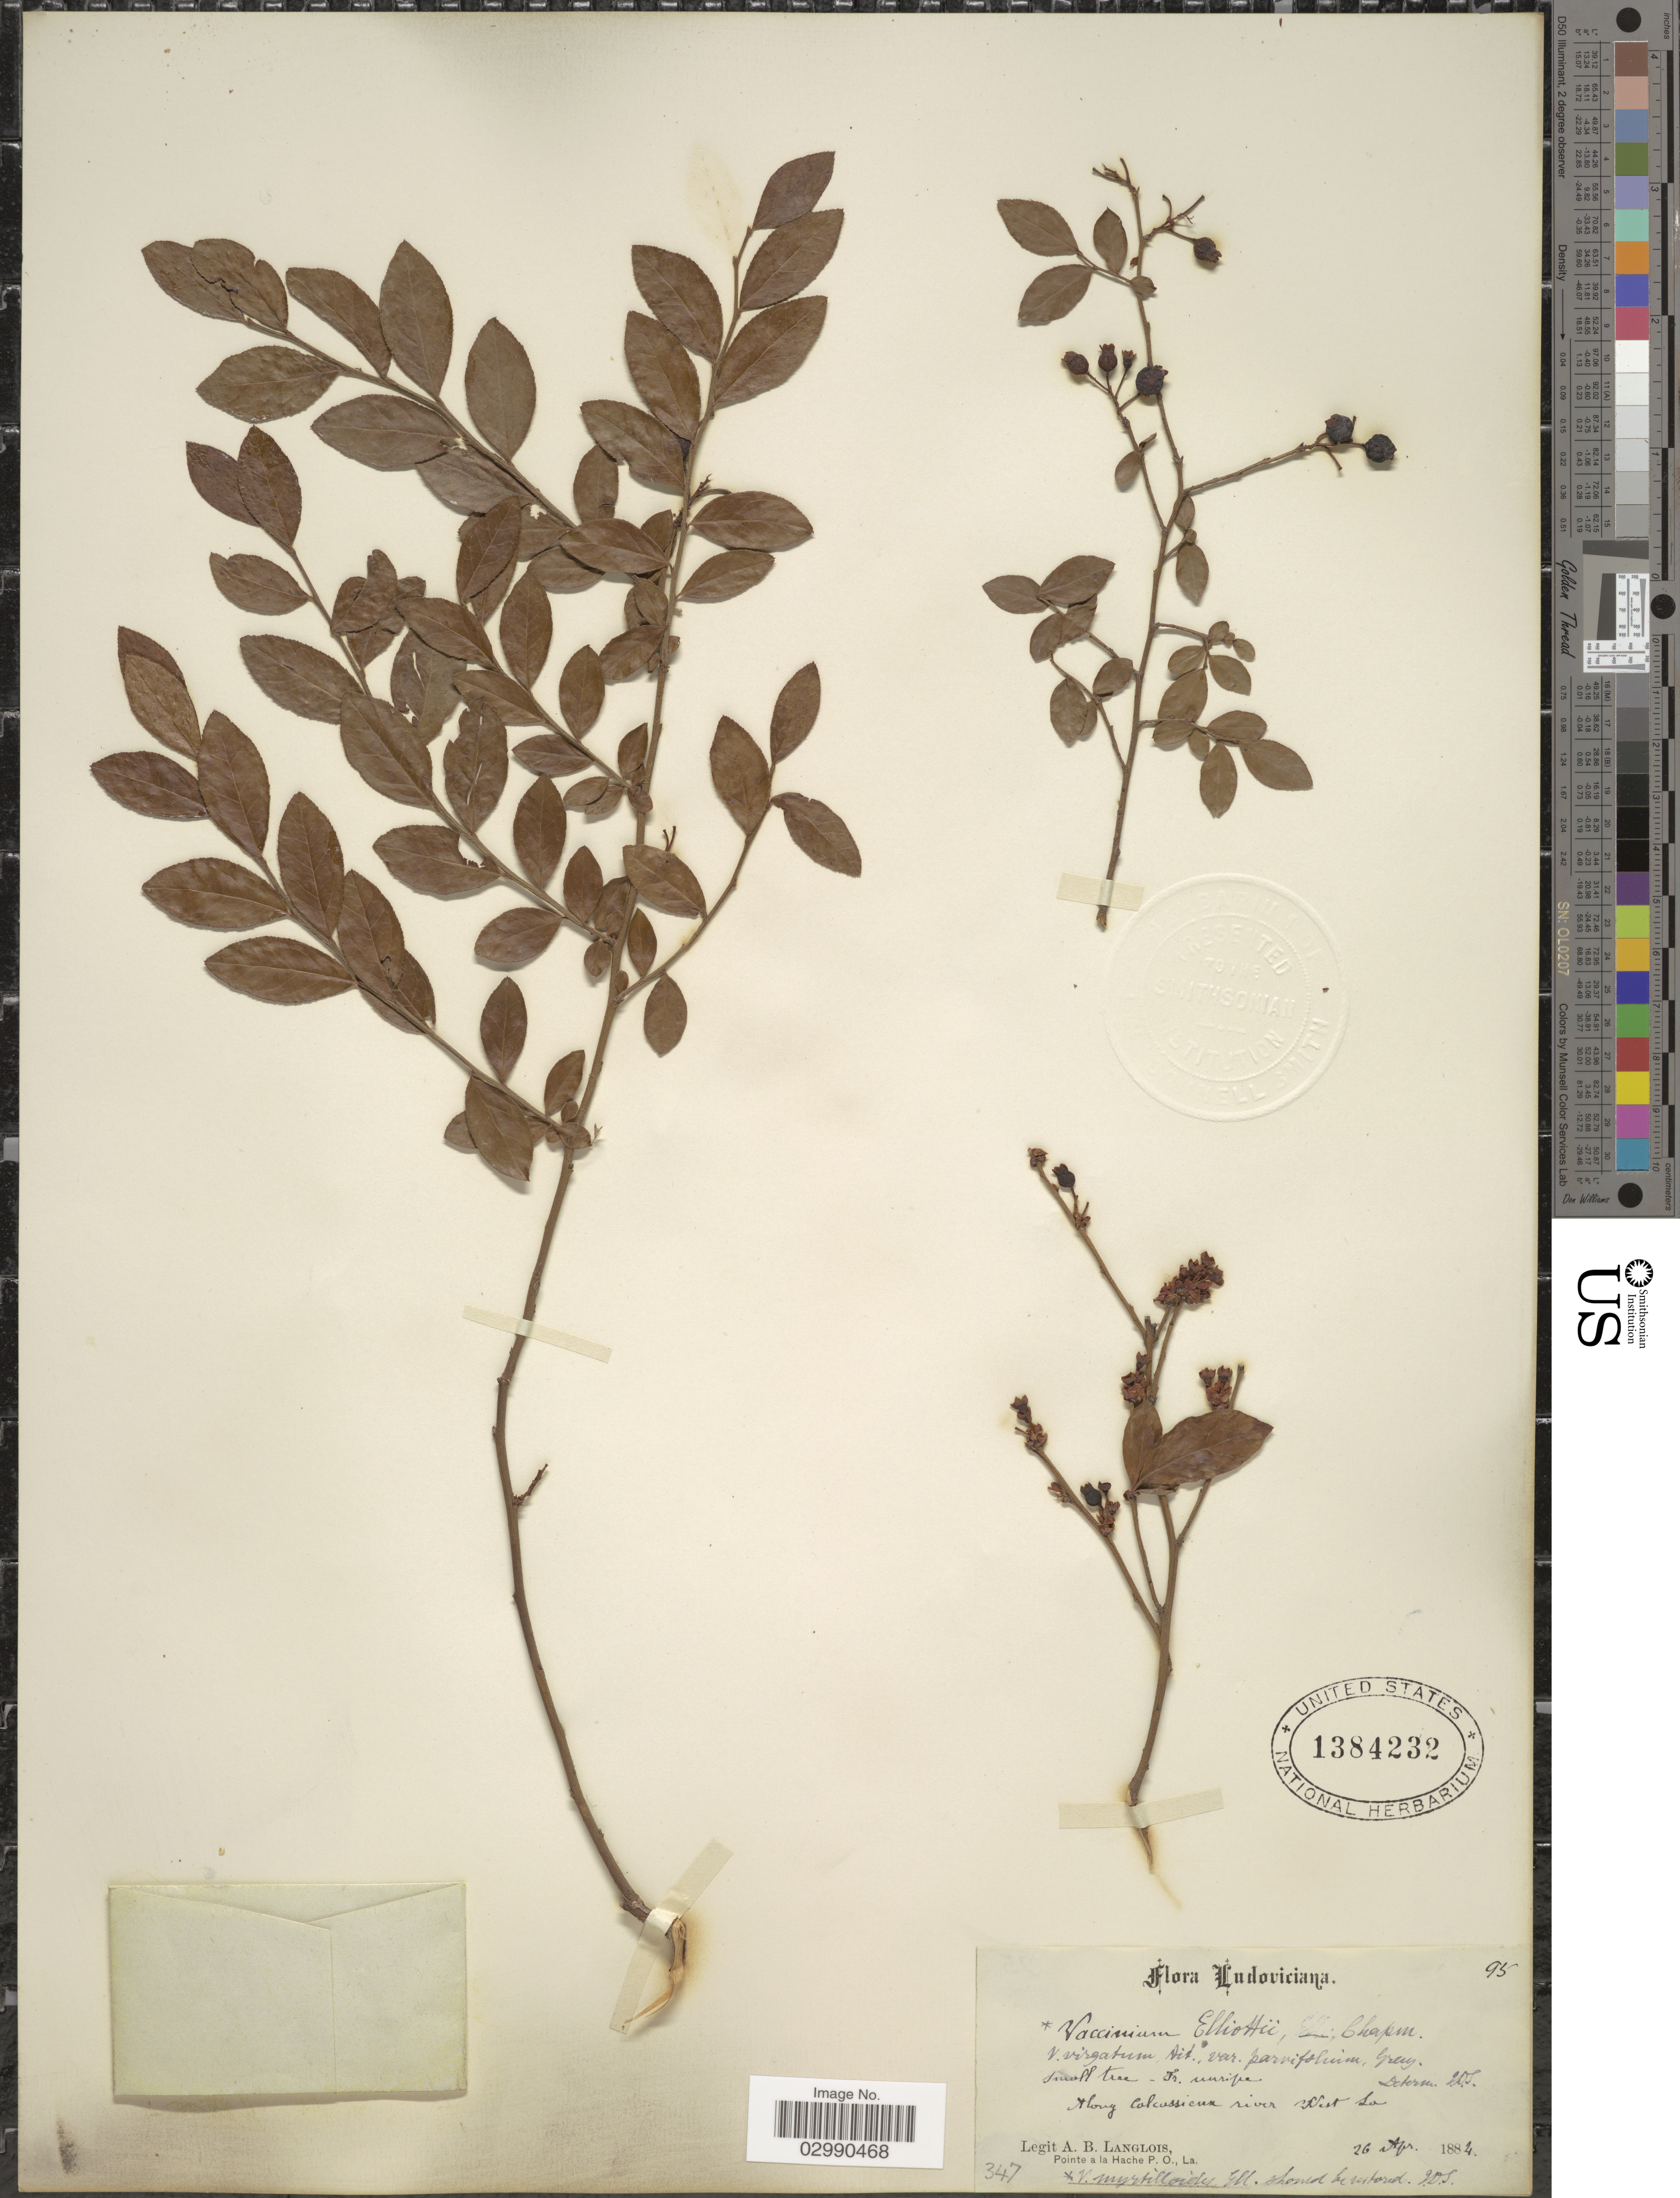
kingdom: Plantae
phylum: Tracheophyta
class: Magnoliopsida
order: Ericales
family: Ericaceae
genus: Vaccinium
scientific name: Vaccinium virgatum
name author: Aiton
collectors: A. Langlois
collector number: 347?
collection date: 1884-04-26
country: United States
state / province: Louisiana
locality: Along Calcassieux river West La. Pointe a la Hache P. O.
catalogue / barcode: US 1384232